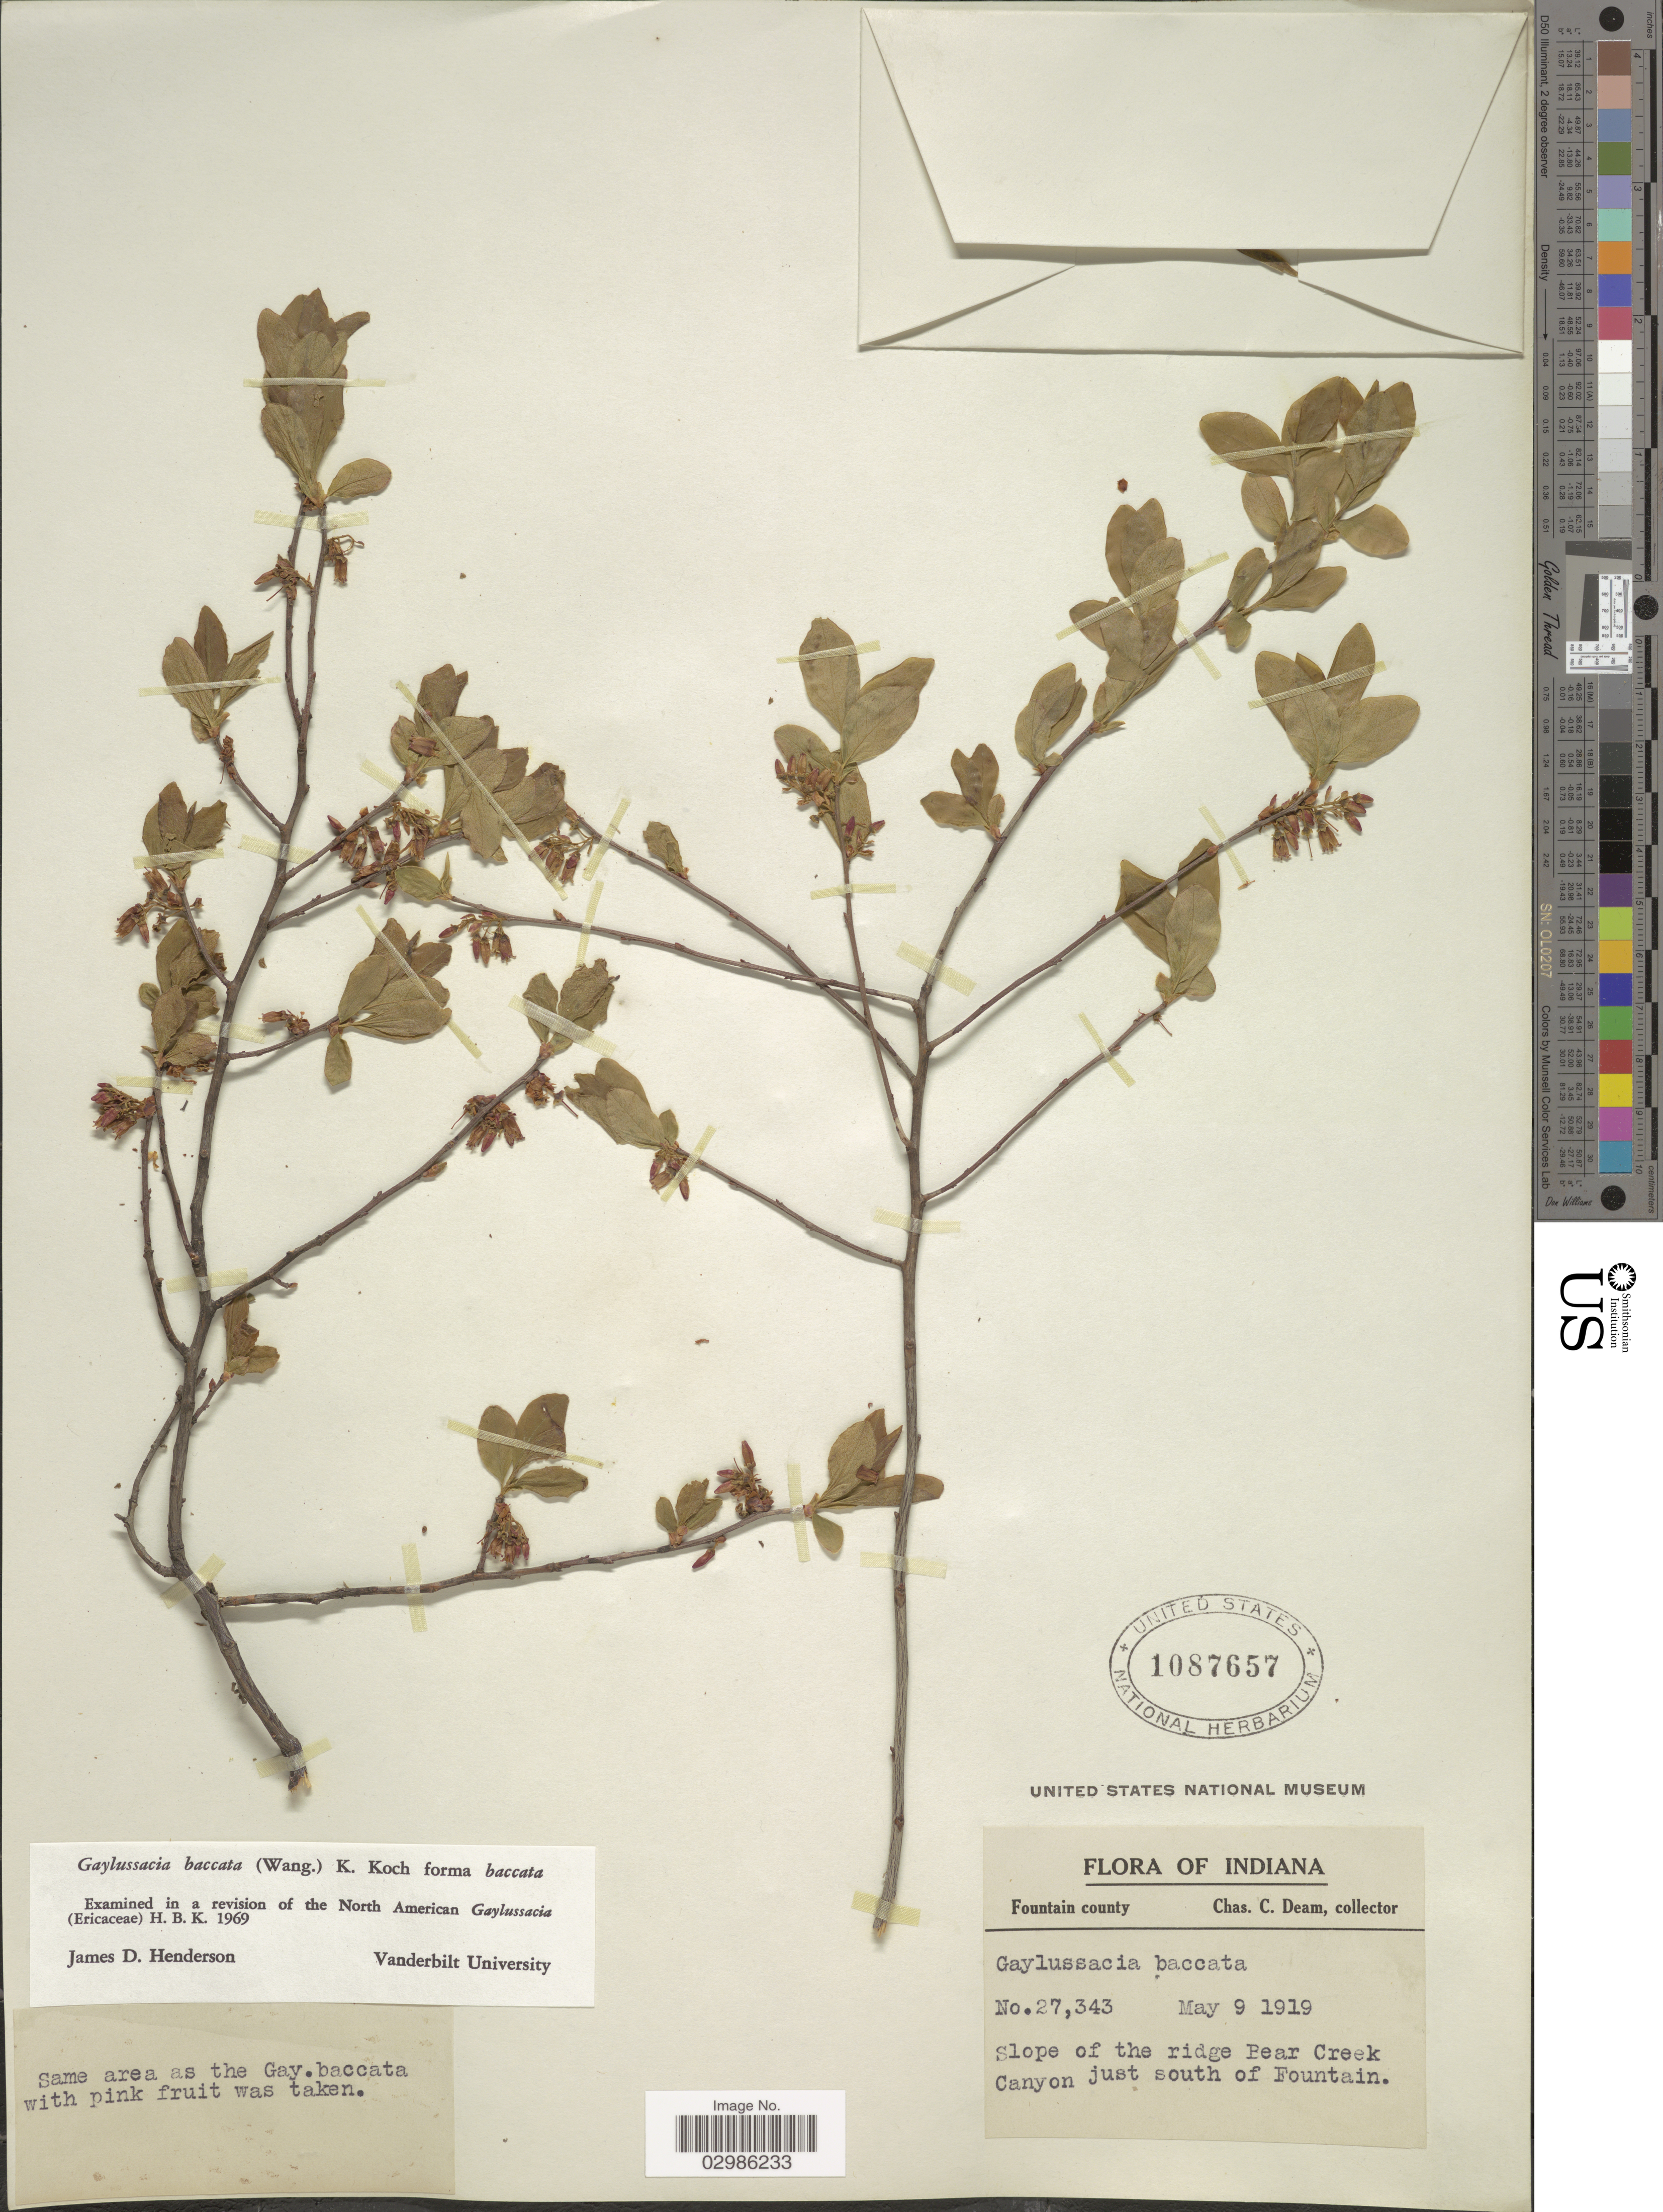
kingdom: Plantae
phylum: Tracheophyta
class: Magnoliopsida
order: Ericales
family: Ericaceae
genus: Gaylussacia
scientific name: Gaylussacia baccata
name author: (Wangenh.) K. Koch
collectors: C. C. Deam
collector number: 27343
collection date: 1919-05-09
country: United States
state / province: Indiana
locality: Fountain County, slope of the ridge Bear Creek Canyon just south of Fountain.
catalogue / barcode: US 1087657